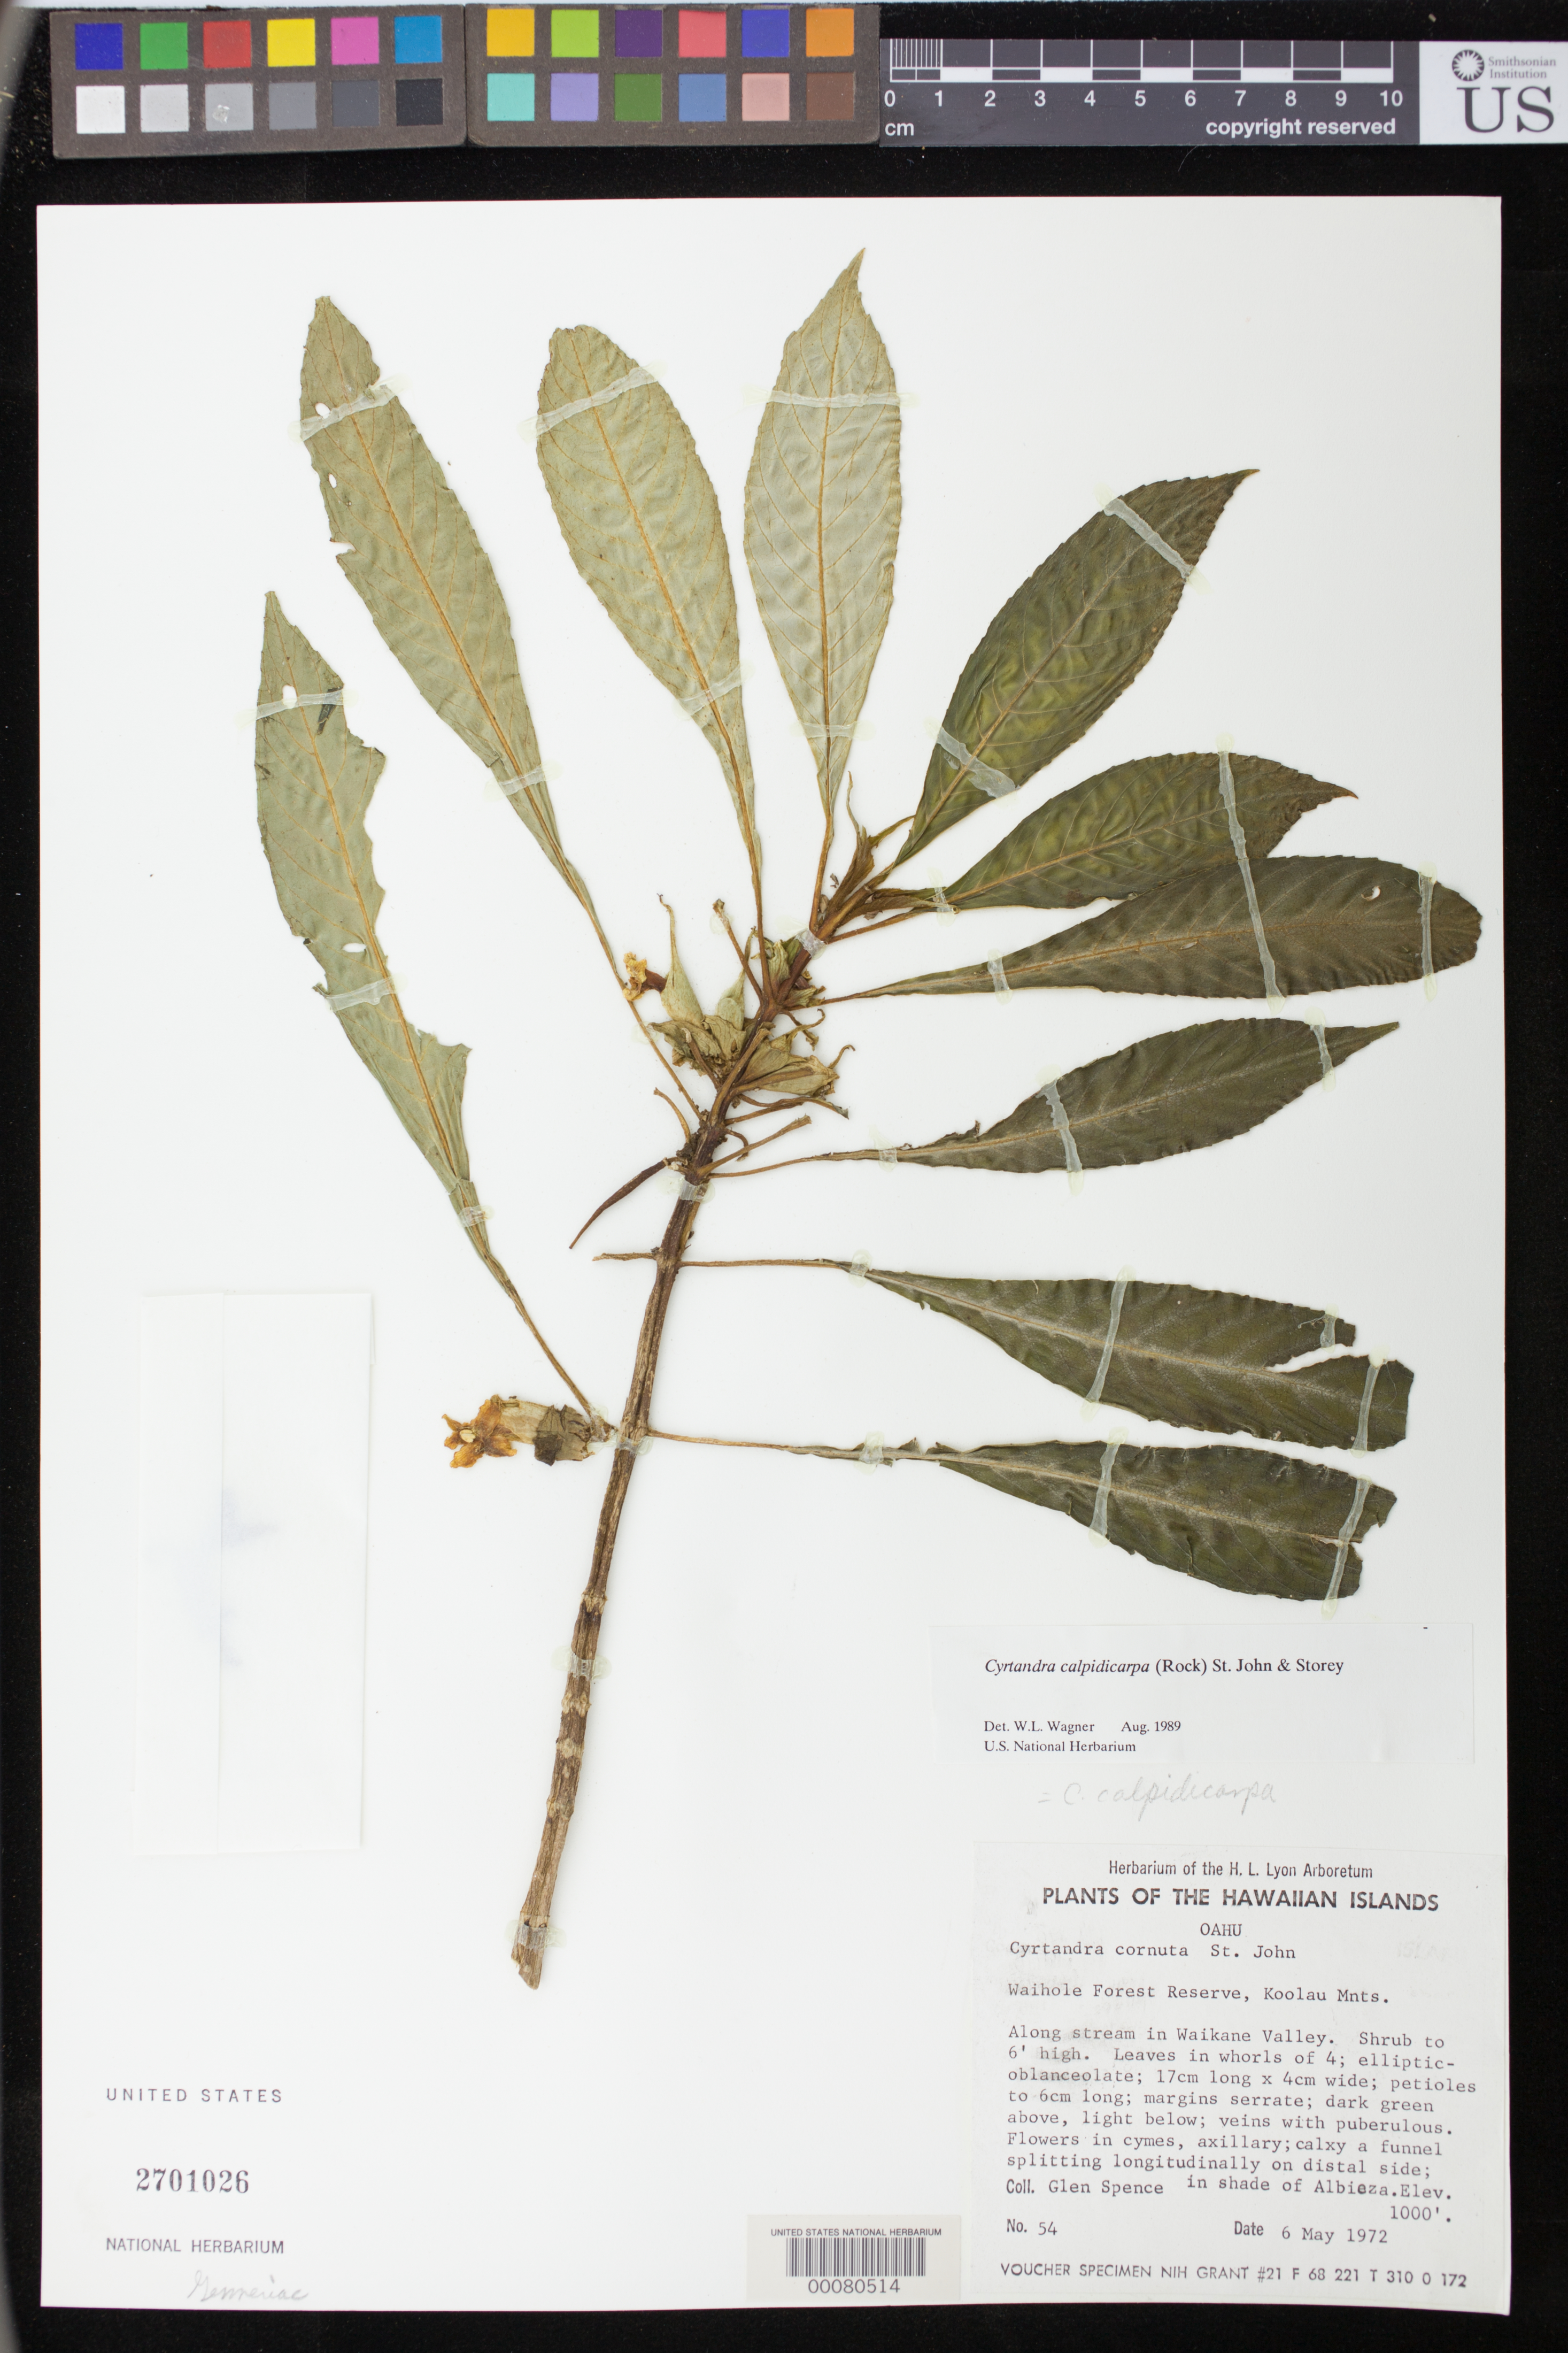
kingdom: Plantae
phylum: Tracheophyta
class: Magnoliopsida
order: Lamiales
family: Gesneriaceae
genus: Cyrtandra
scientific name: Cyrtandra calpidicarpa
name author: (Rock) H. St. John & Storey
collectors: G. Spence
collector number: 54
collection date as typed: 06 May 1972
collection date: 1972-05-06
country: United States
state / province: Hawaii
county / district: Honolulu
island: Oahu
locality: Waihole forest reserve, Koolau mts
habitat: Along stream in waikane valley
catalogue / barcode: US 2701026